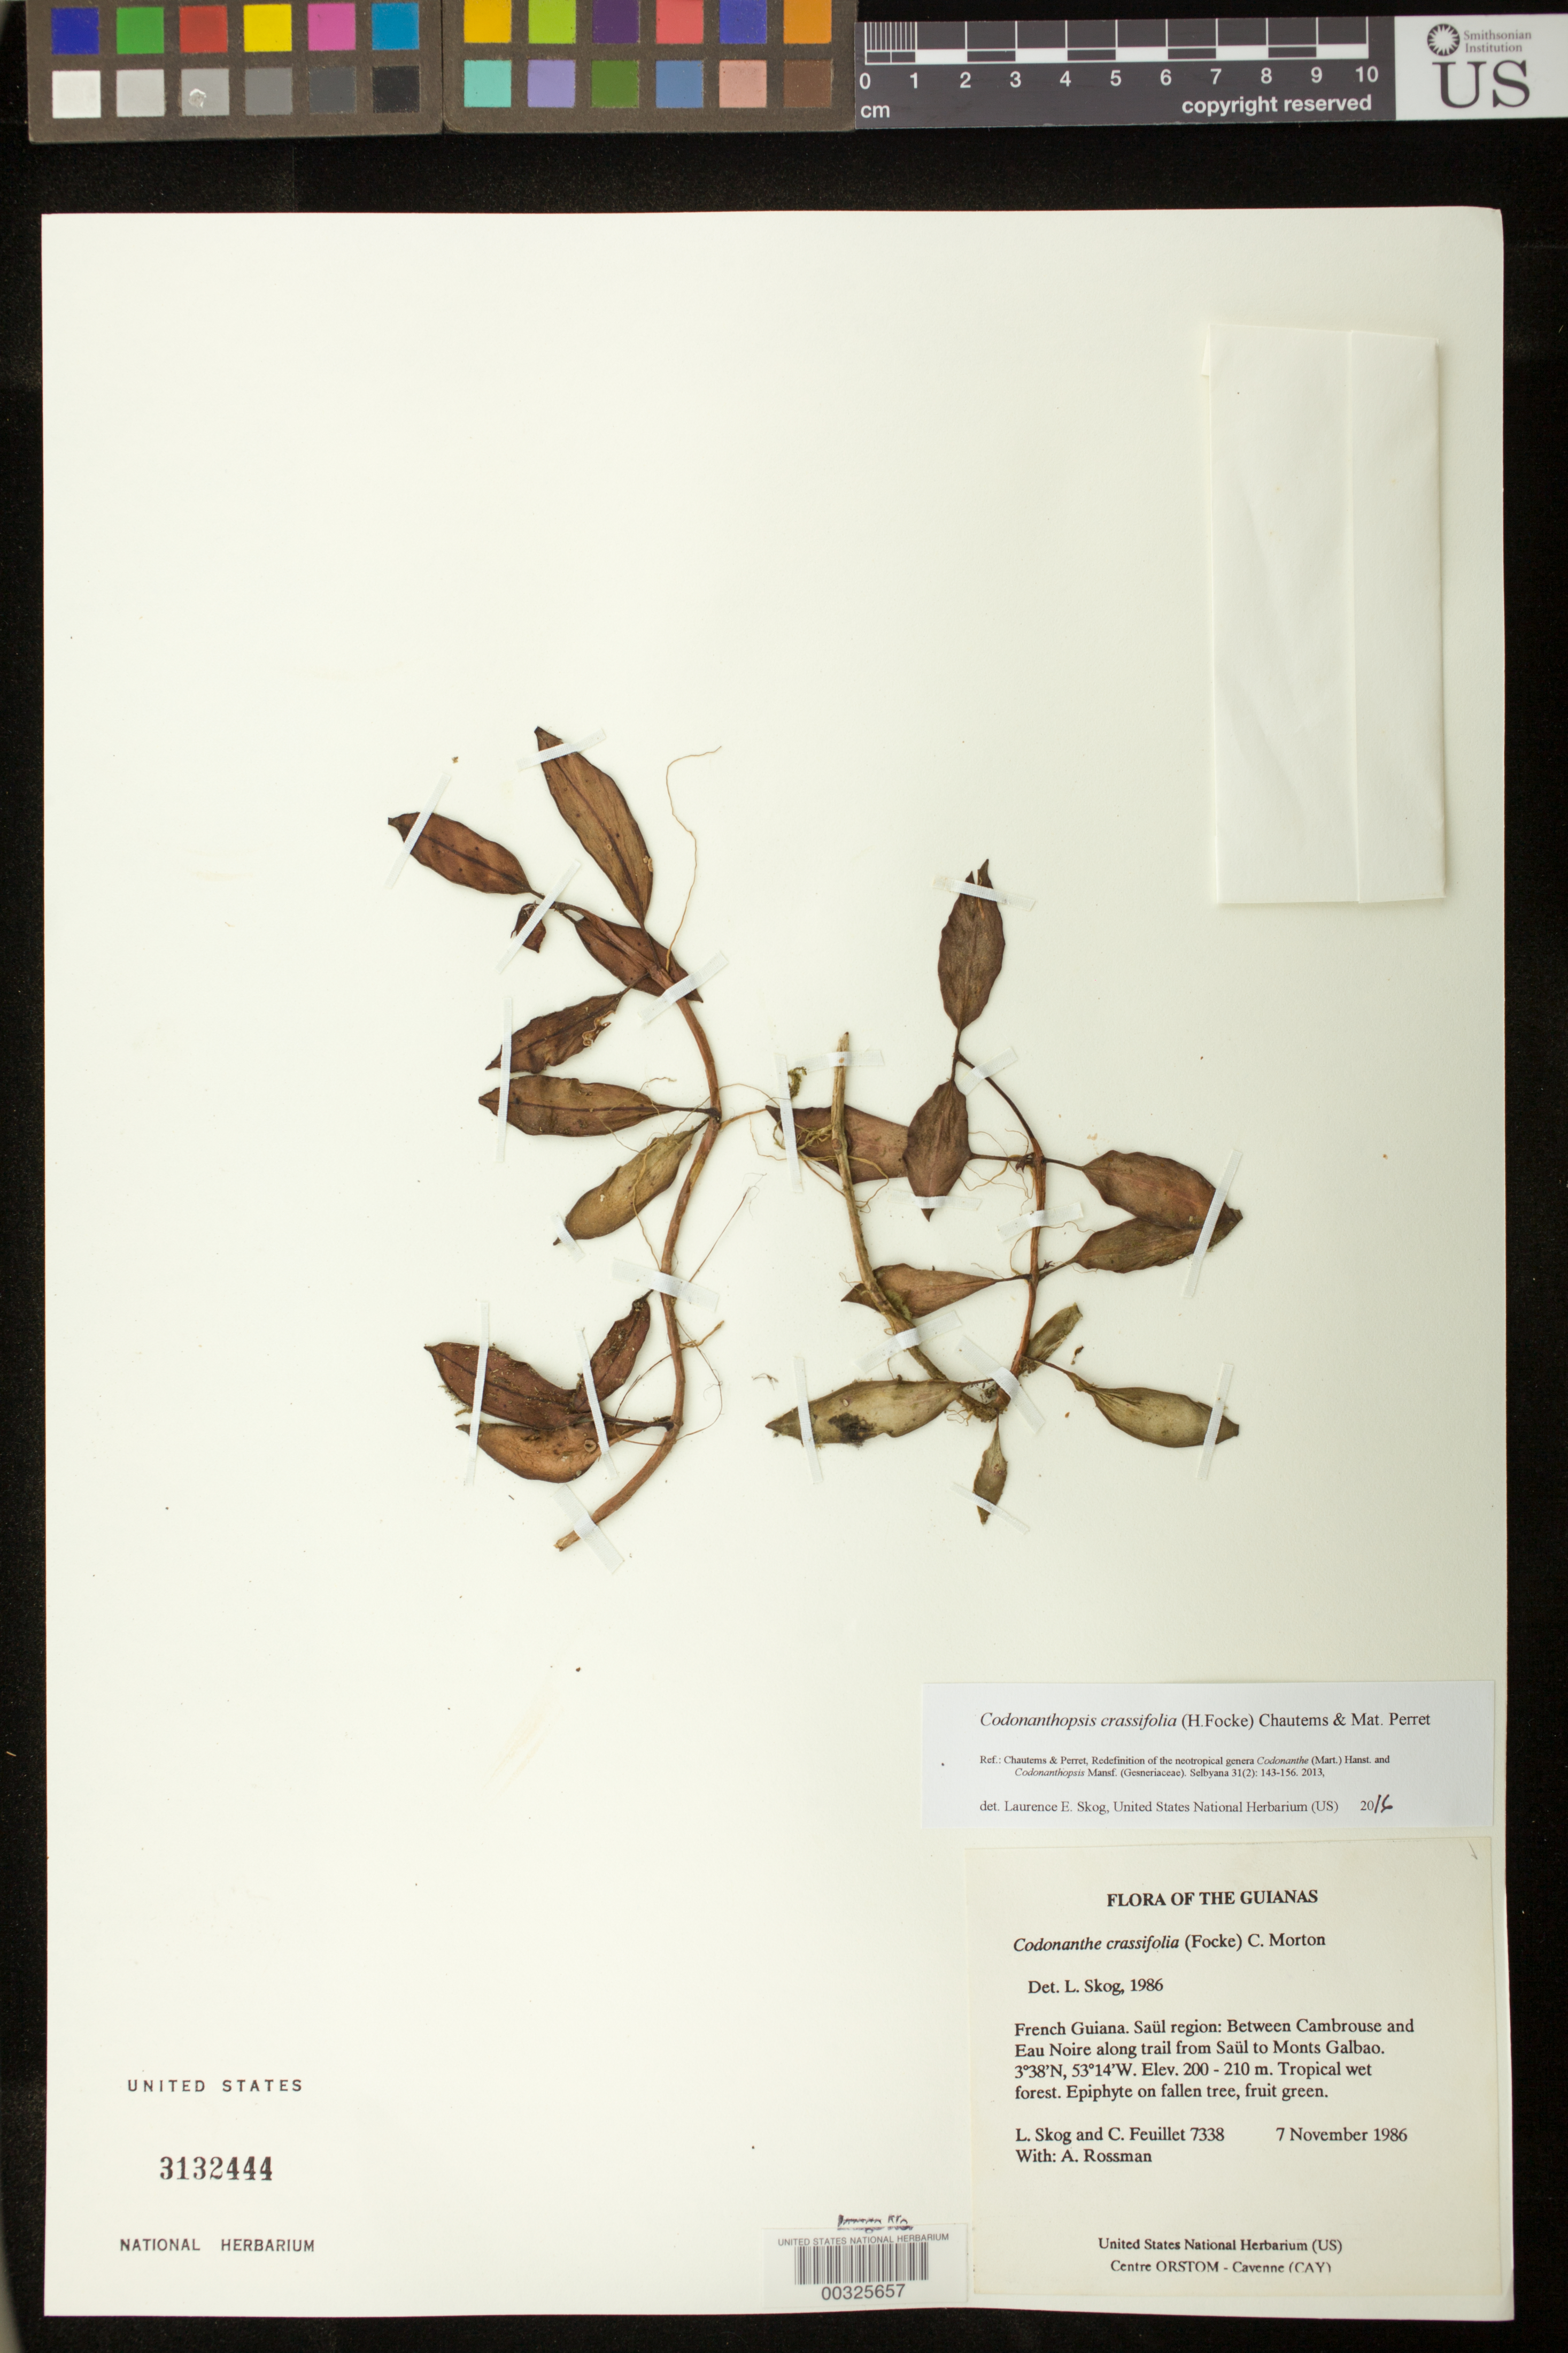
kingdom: Plantae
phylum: Tracheophyta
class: Magnoliopsida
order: Lamiales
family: Gesneriaceae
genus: Codonanthopsis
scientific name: Codonanthopsis crassifolia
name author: (H. Focke) Chautems & Mat.Perret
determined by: Skog, Laurence E.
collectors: L. E. Skog, C. Feuillet & A. Rossman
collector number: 7338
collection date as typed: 07 Nov 1986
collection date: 1986-11-07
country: French Guiana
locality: Saül region: between Cambrouse and Eau Noire along trail from Saül to Monts Galbao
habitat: Tropical wet forest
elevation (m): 200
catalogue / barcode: US 3132444